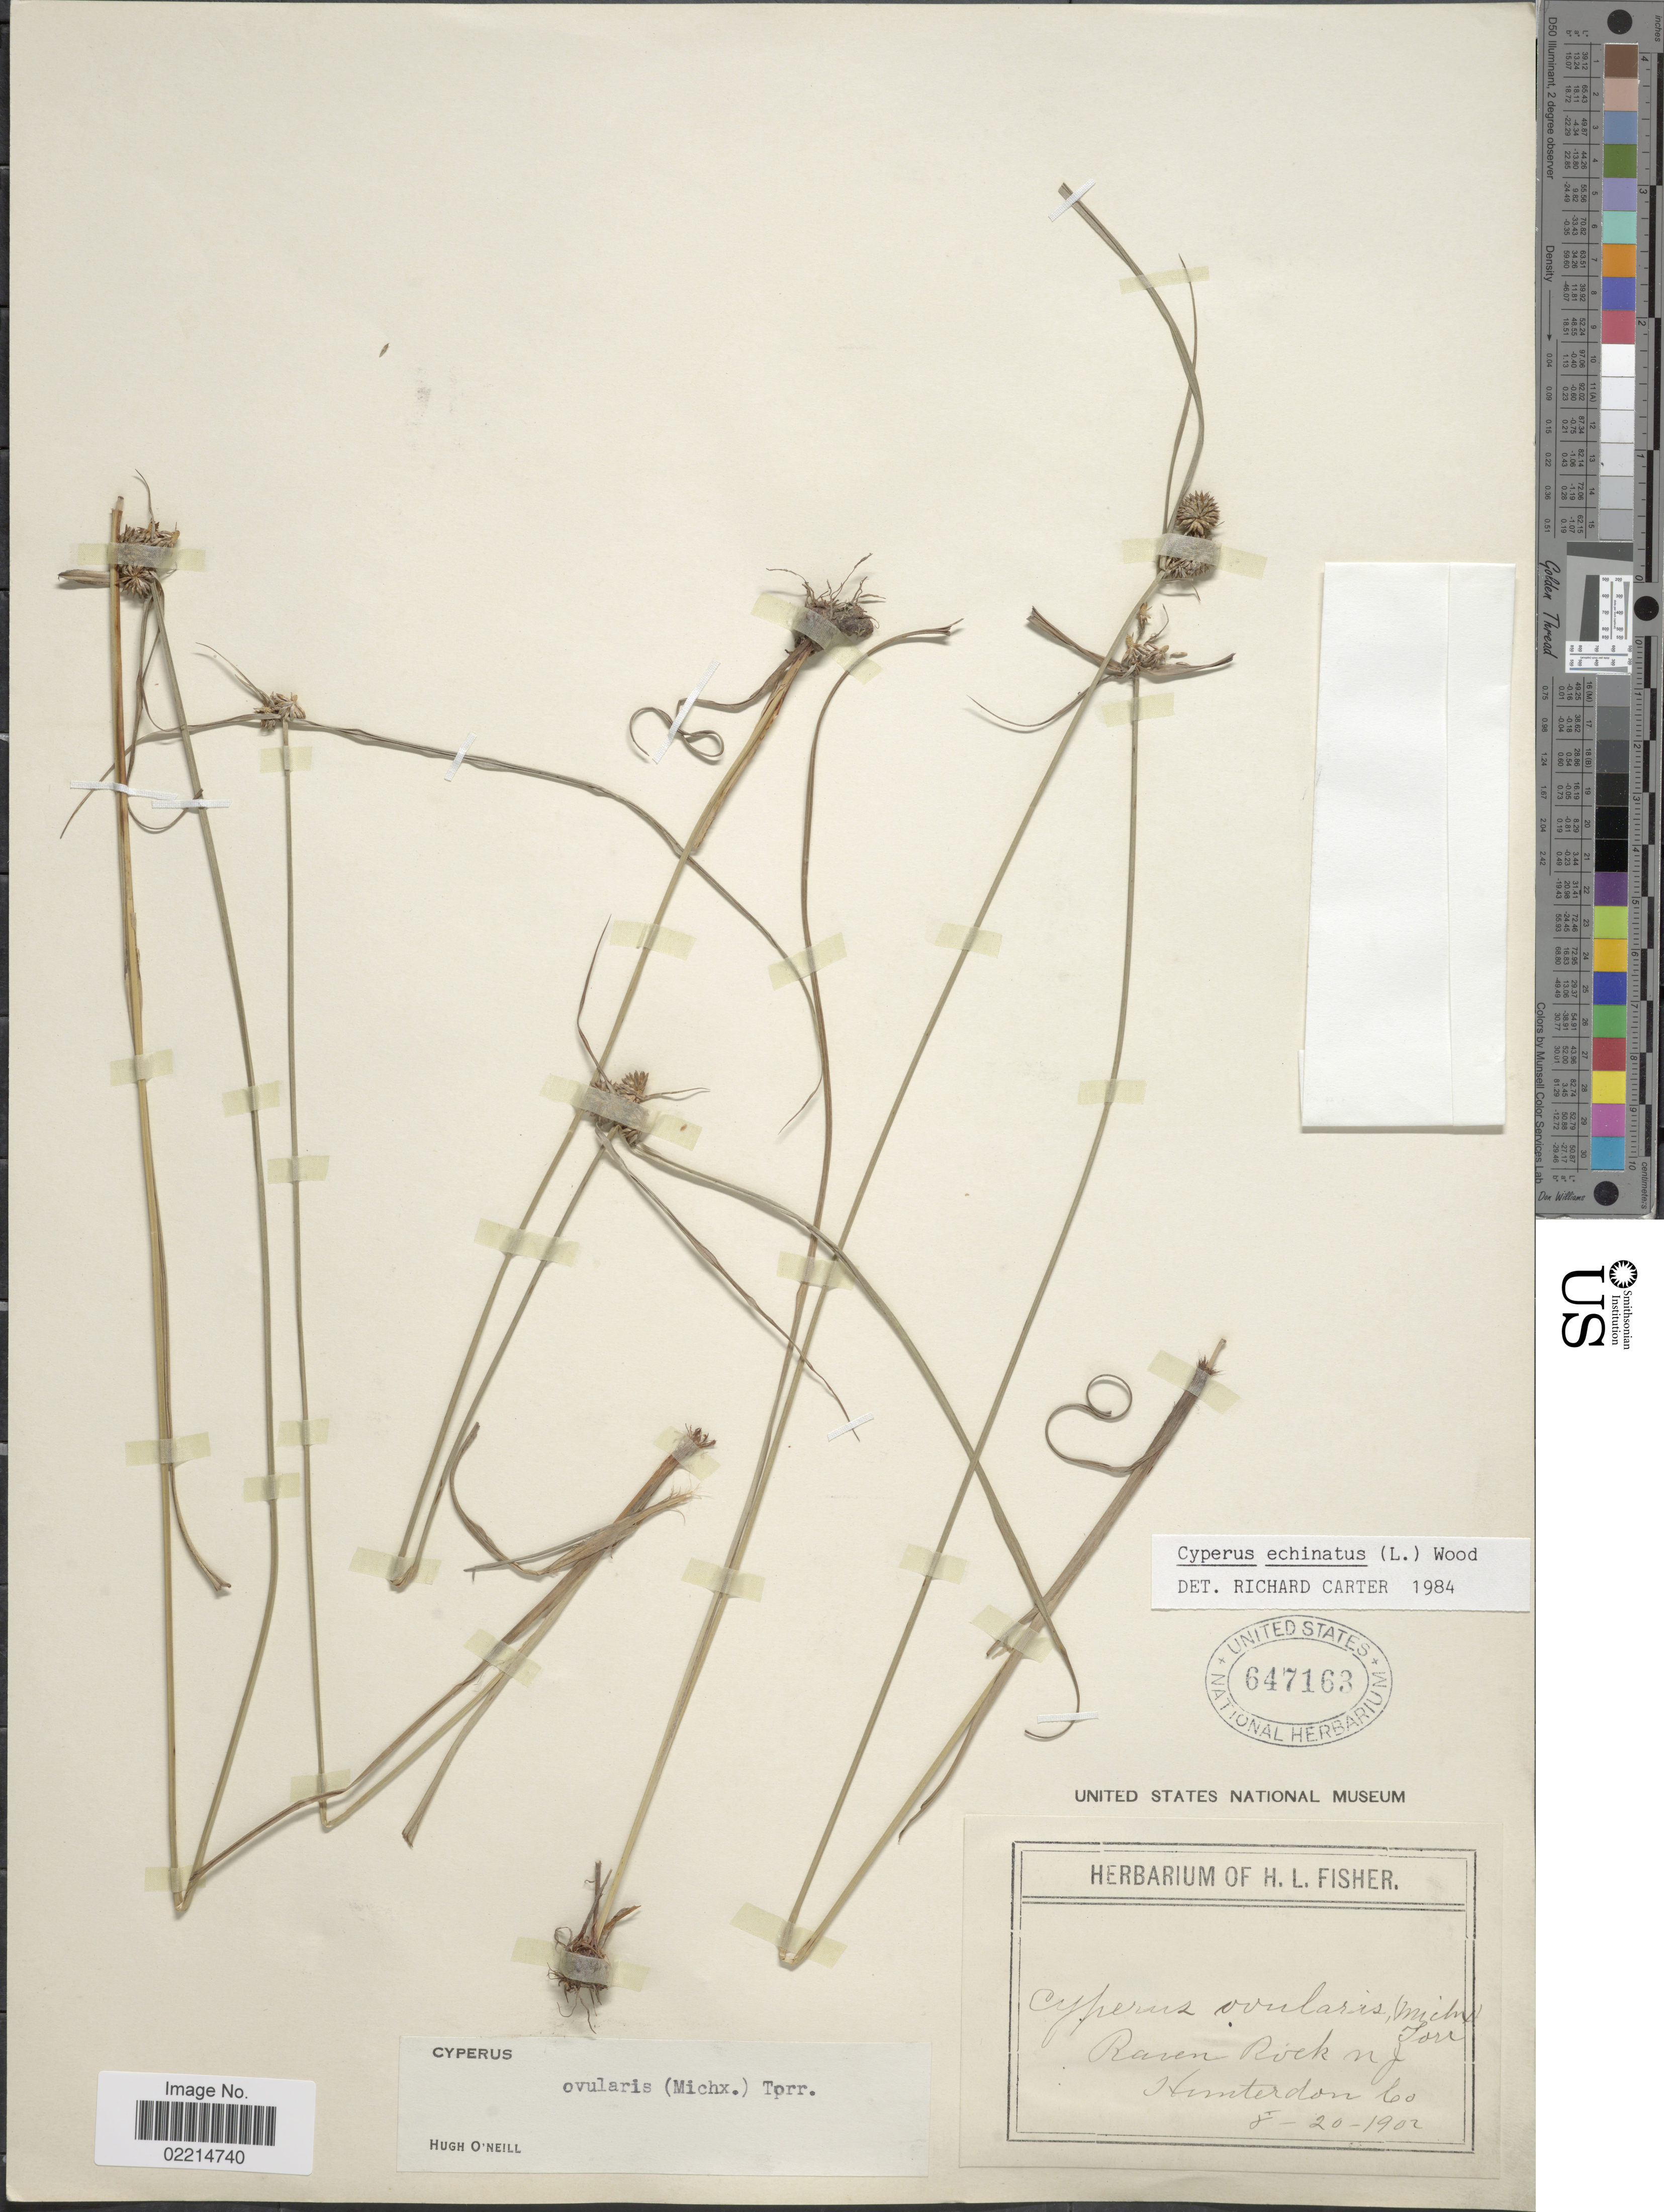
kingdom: Plantae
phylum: Tracheophyta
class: Liliopsida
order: Poales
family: Cyperaceae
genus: Cyperus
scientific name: Cyperus echinatus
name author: (L.) Alph. Wood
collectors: ex herb. of H. L. Fisher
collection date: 1902-08-20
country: United States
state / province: New Jersey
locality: Raven Rock, Hunterdon Co.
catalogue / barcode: US 647163